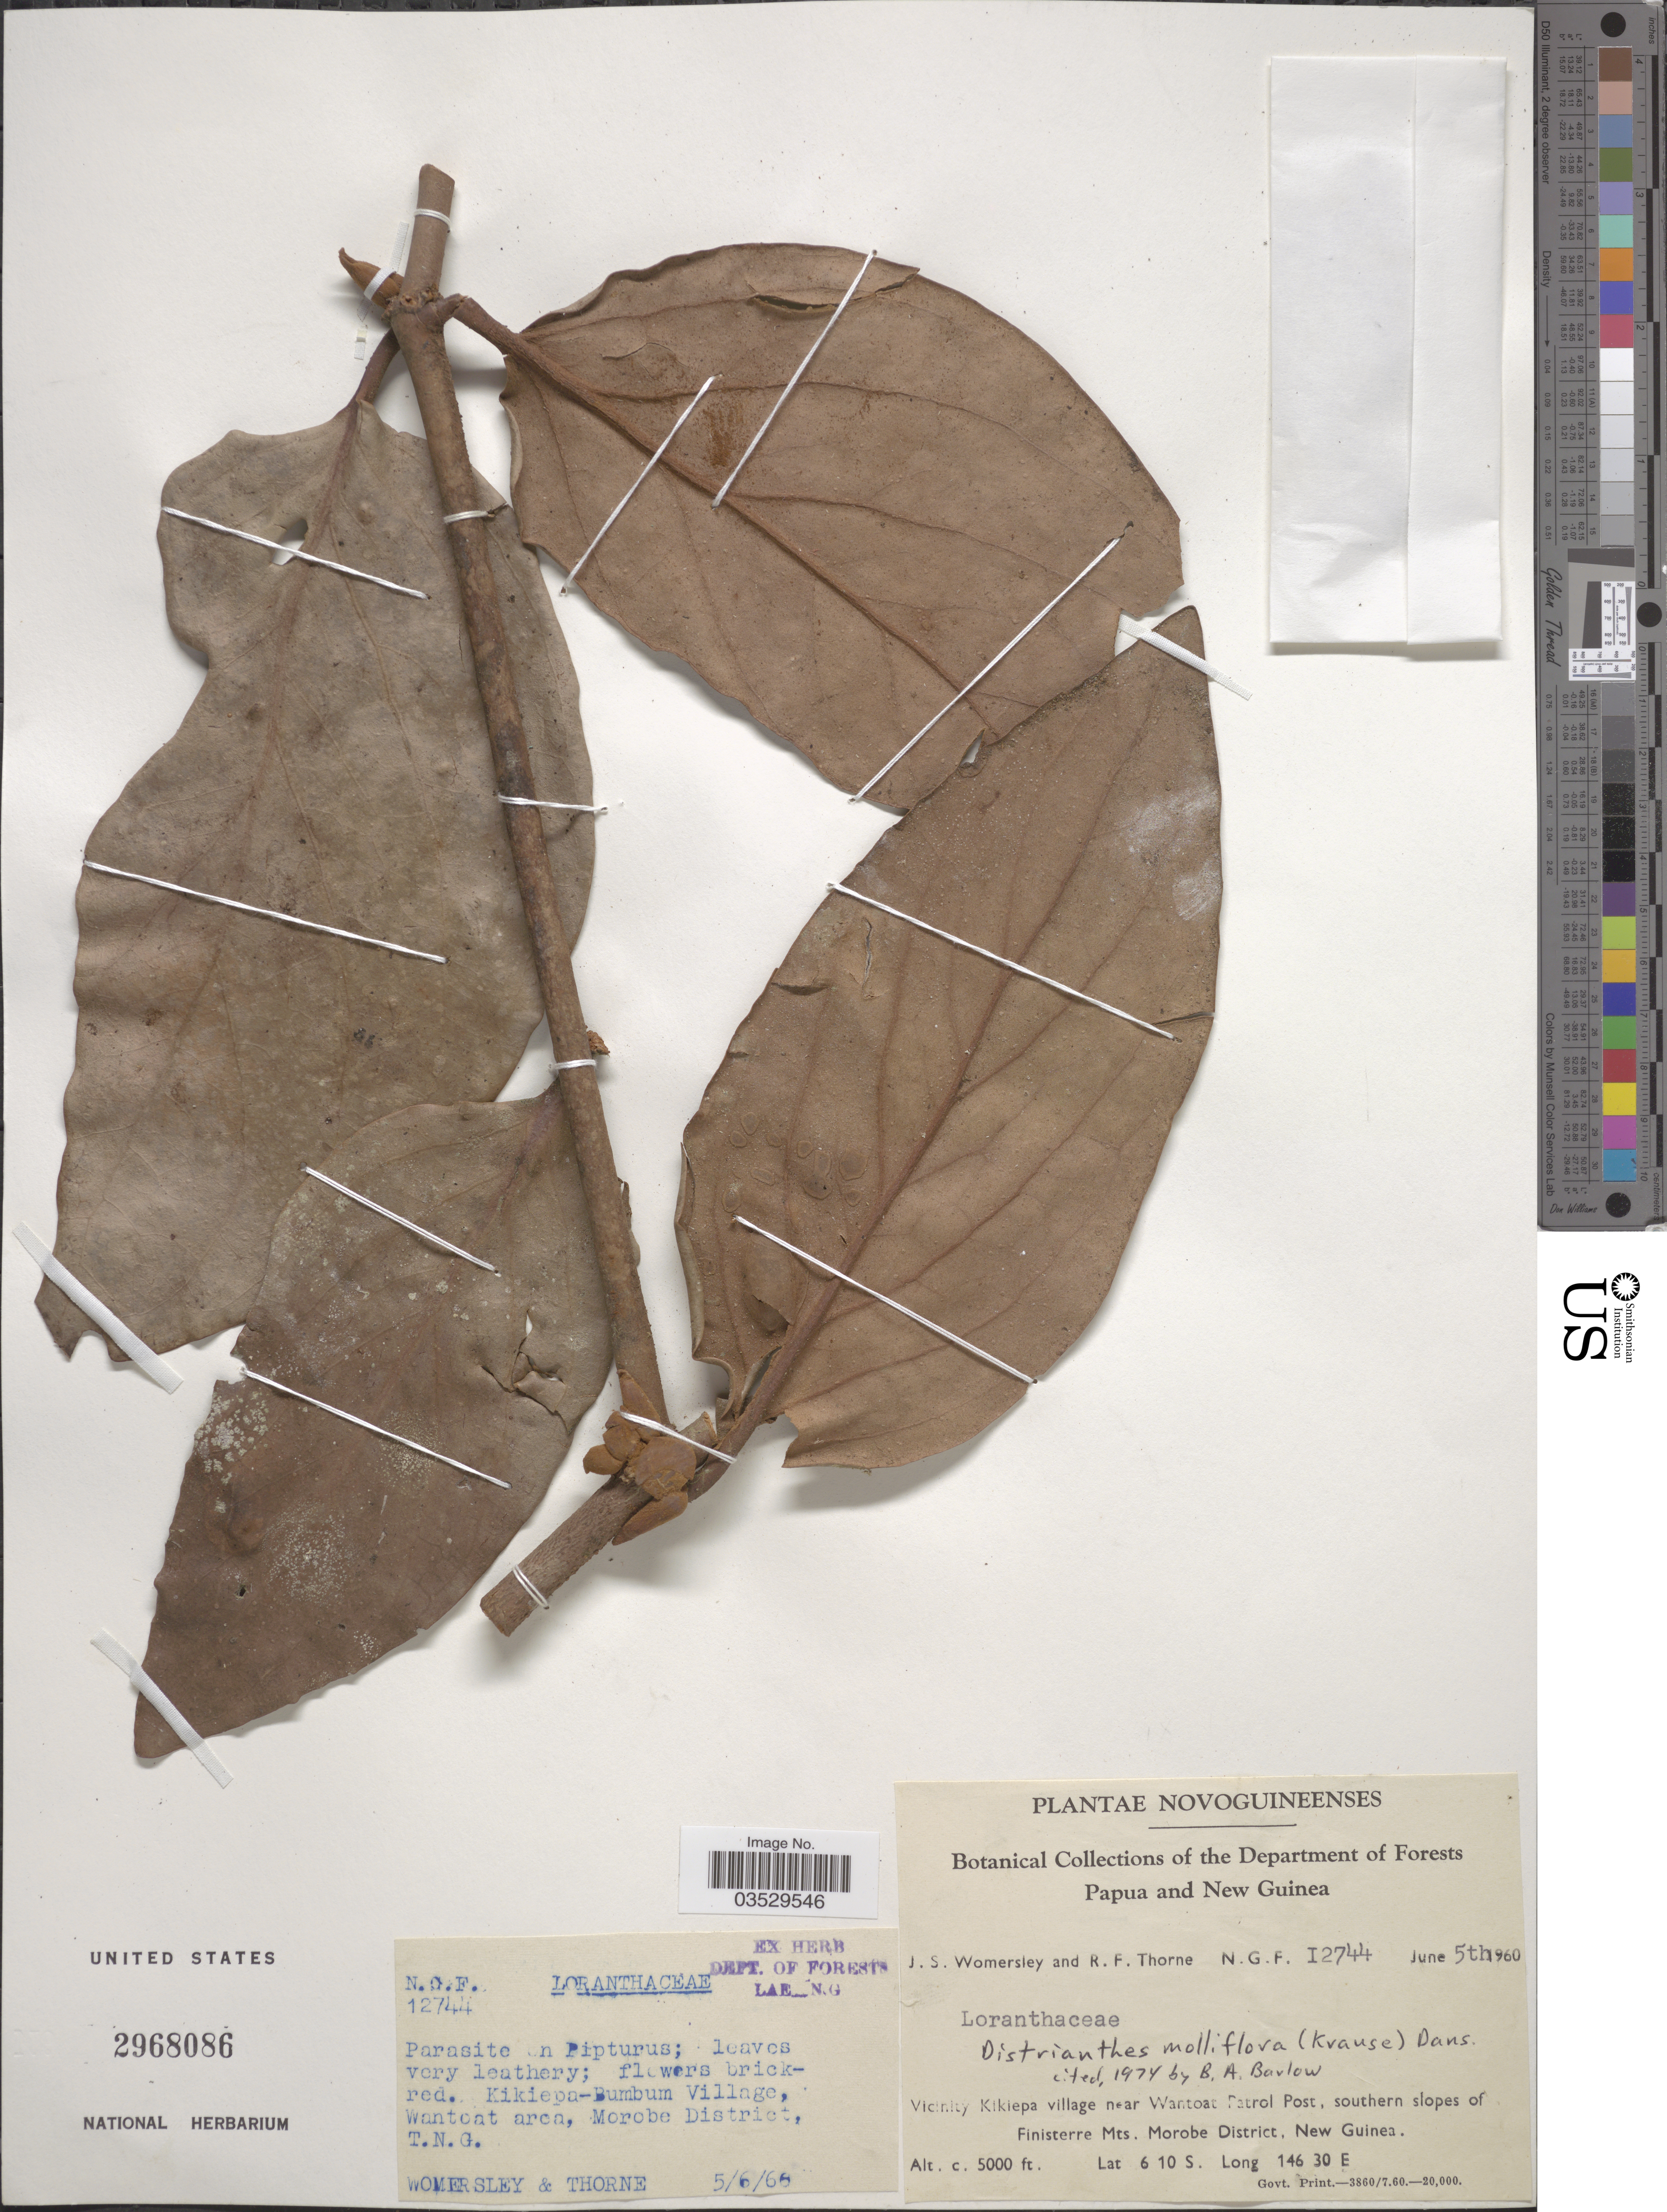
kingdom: Plantae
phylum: Tracheophyta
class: Magnoliopsida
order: Santalales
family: Loranthaceae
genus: Distrianthes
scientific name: Distrianthes molliflora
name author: Danser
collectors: J. S. Womersley & R. Thorne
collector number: N.G.F. 12744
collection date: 1960-06-05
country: Papua New Guinea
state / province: Morobe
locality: Vicinity of Kikiepa village near Wantoat Patrol Post, southern slopes of Finisterre Mts., Morobe District, New Guinea. Kikiepa-Bumbum Village, Wantoat area, Morobe District, T.N.G.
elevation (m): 1524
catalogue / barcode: US 2968086